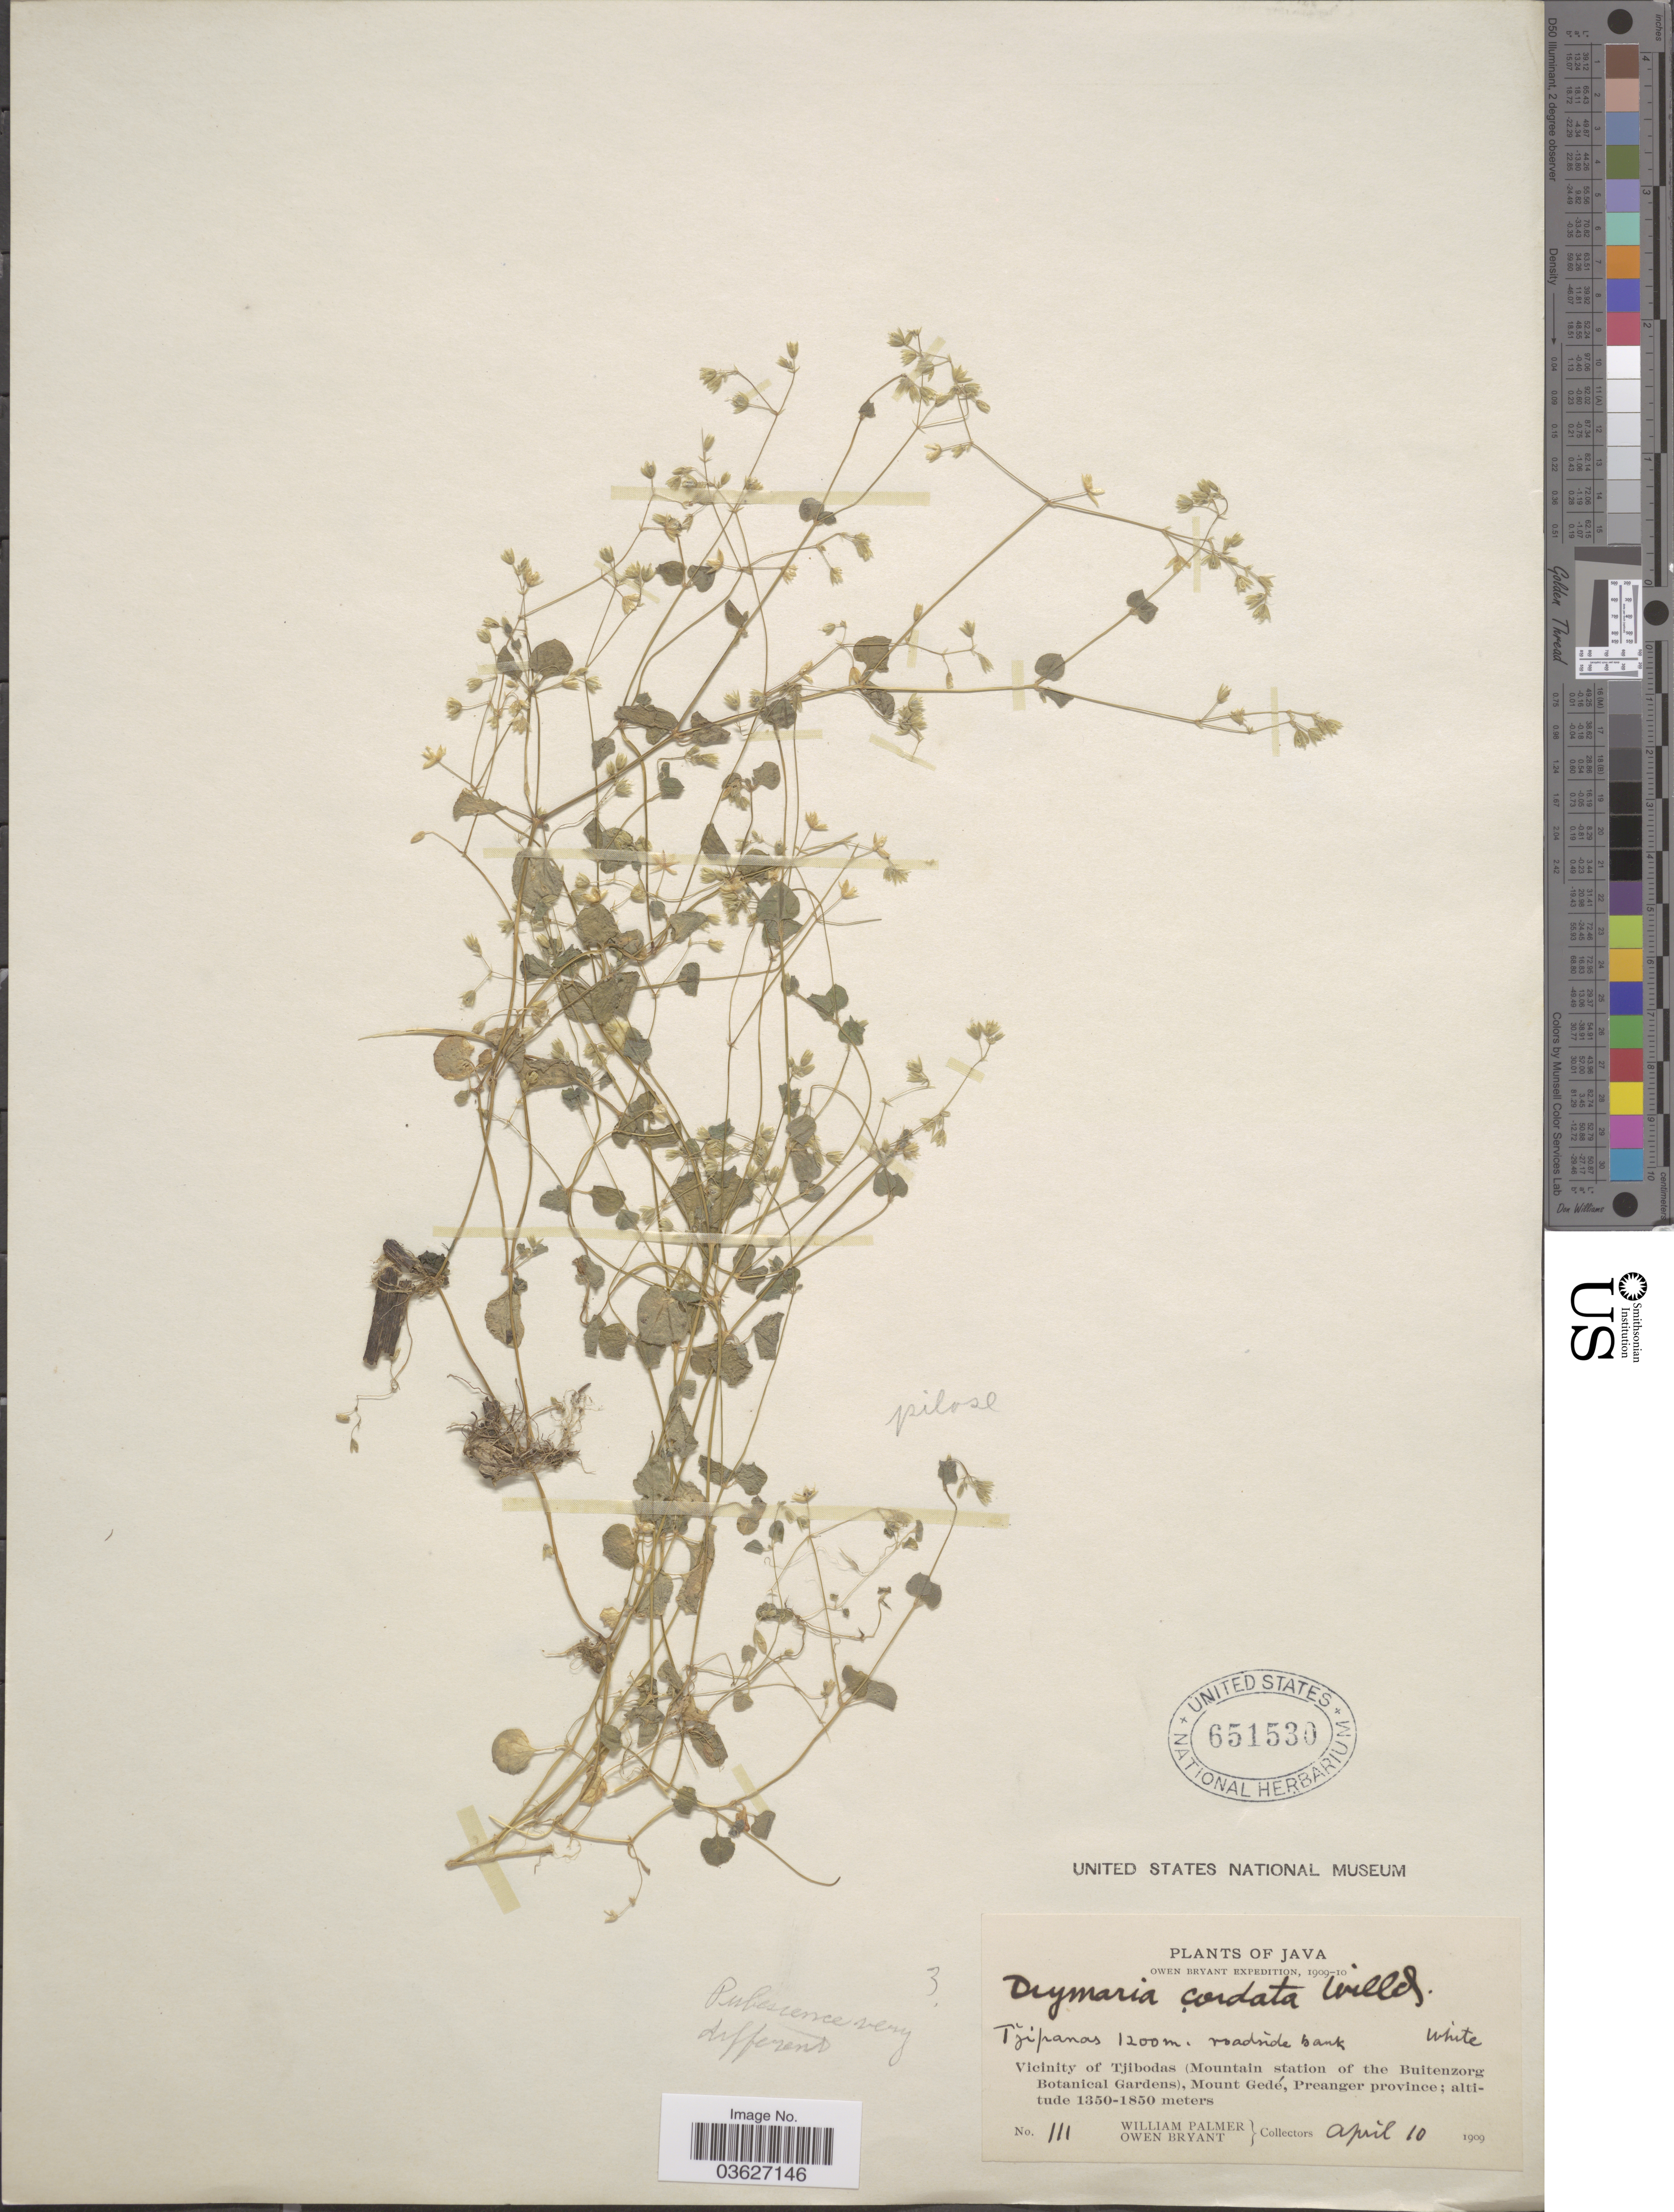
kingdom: Plantae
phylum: Tracheophyta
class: Magnoliopsida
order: Caryophyllales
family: Caryophyllaceae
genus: Drymaria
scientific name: Drymaria cordata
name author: (L.) Willd. ex Schult.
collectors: W. Palmer & O. Bryant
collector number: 111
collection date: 1909-04-10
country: Indonesia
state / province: Java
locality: Tjipanas. Vicinity of Tjibodas (Mountain station of the Buitenzorg Botanical Gardens), Mount Gedé, Preanger province.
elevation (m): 1200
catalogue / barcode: US 651530